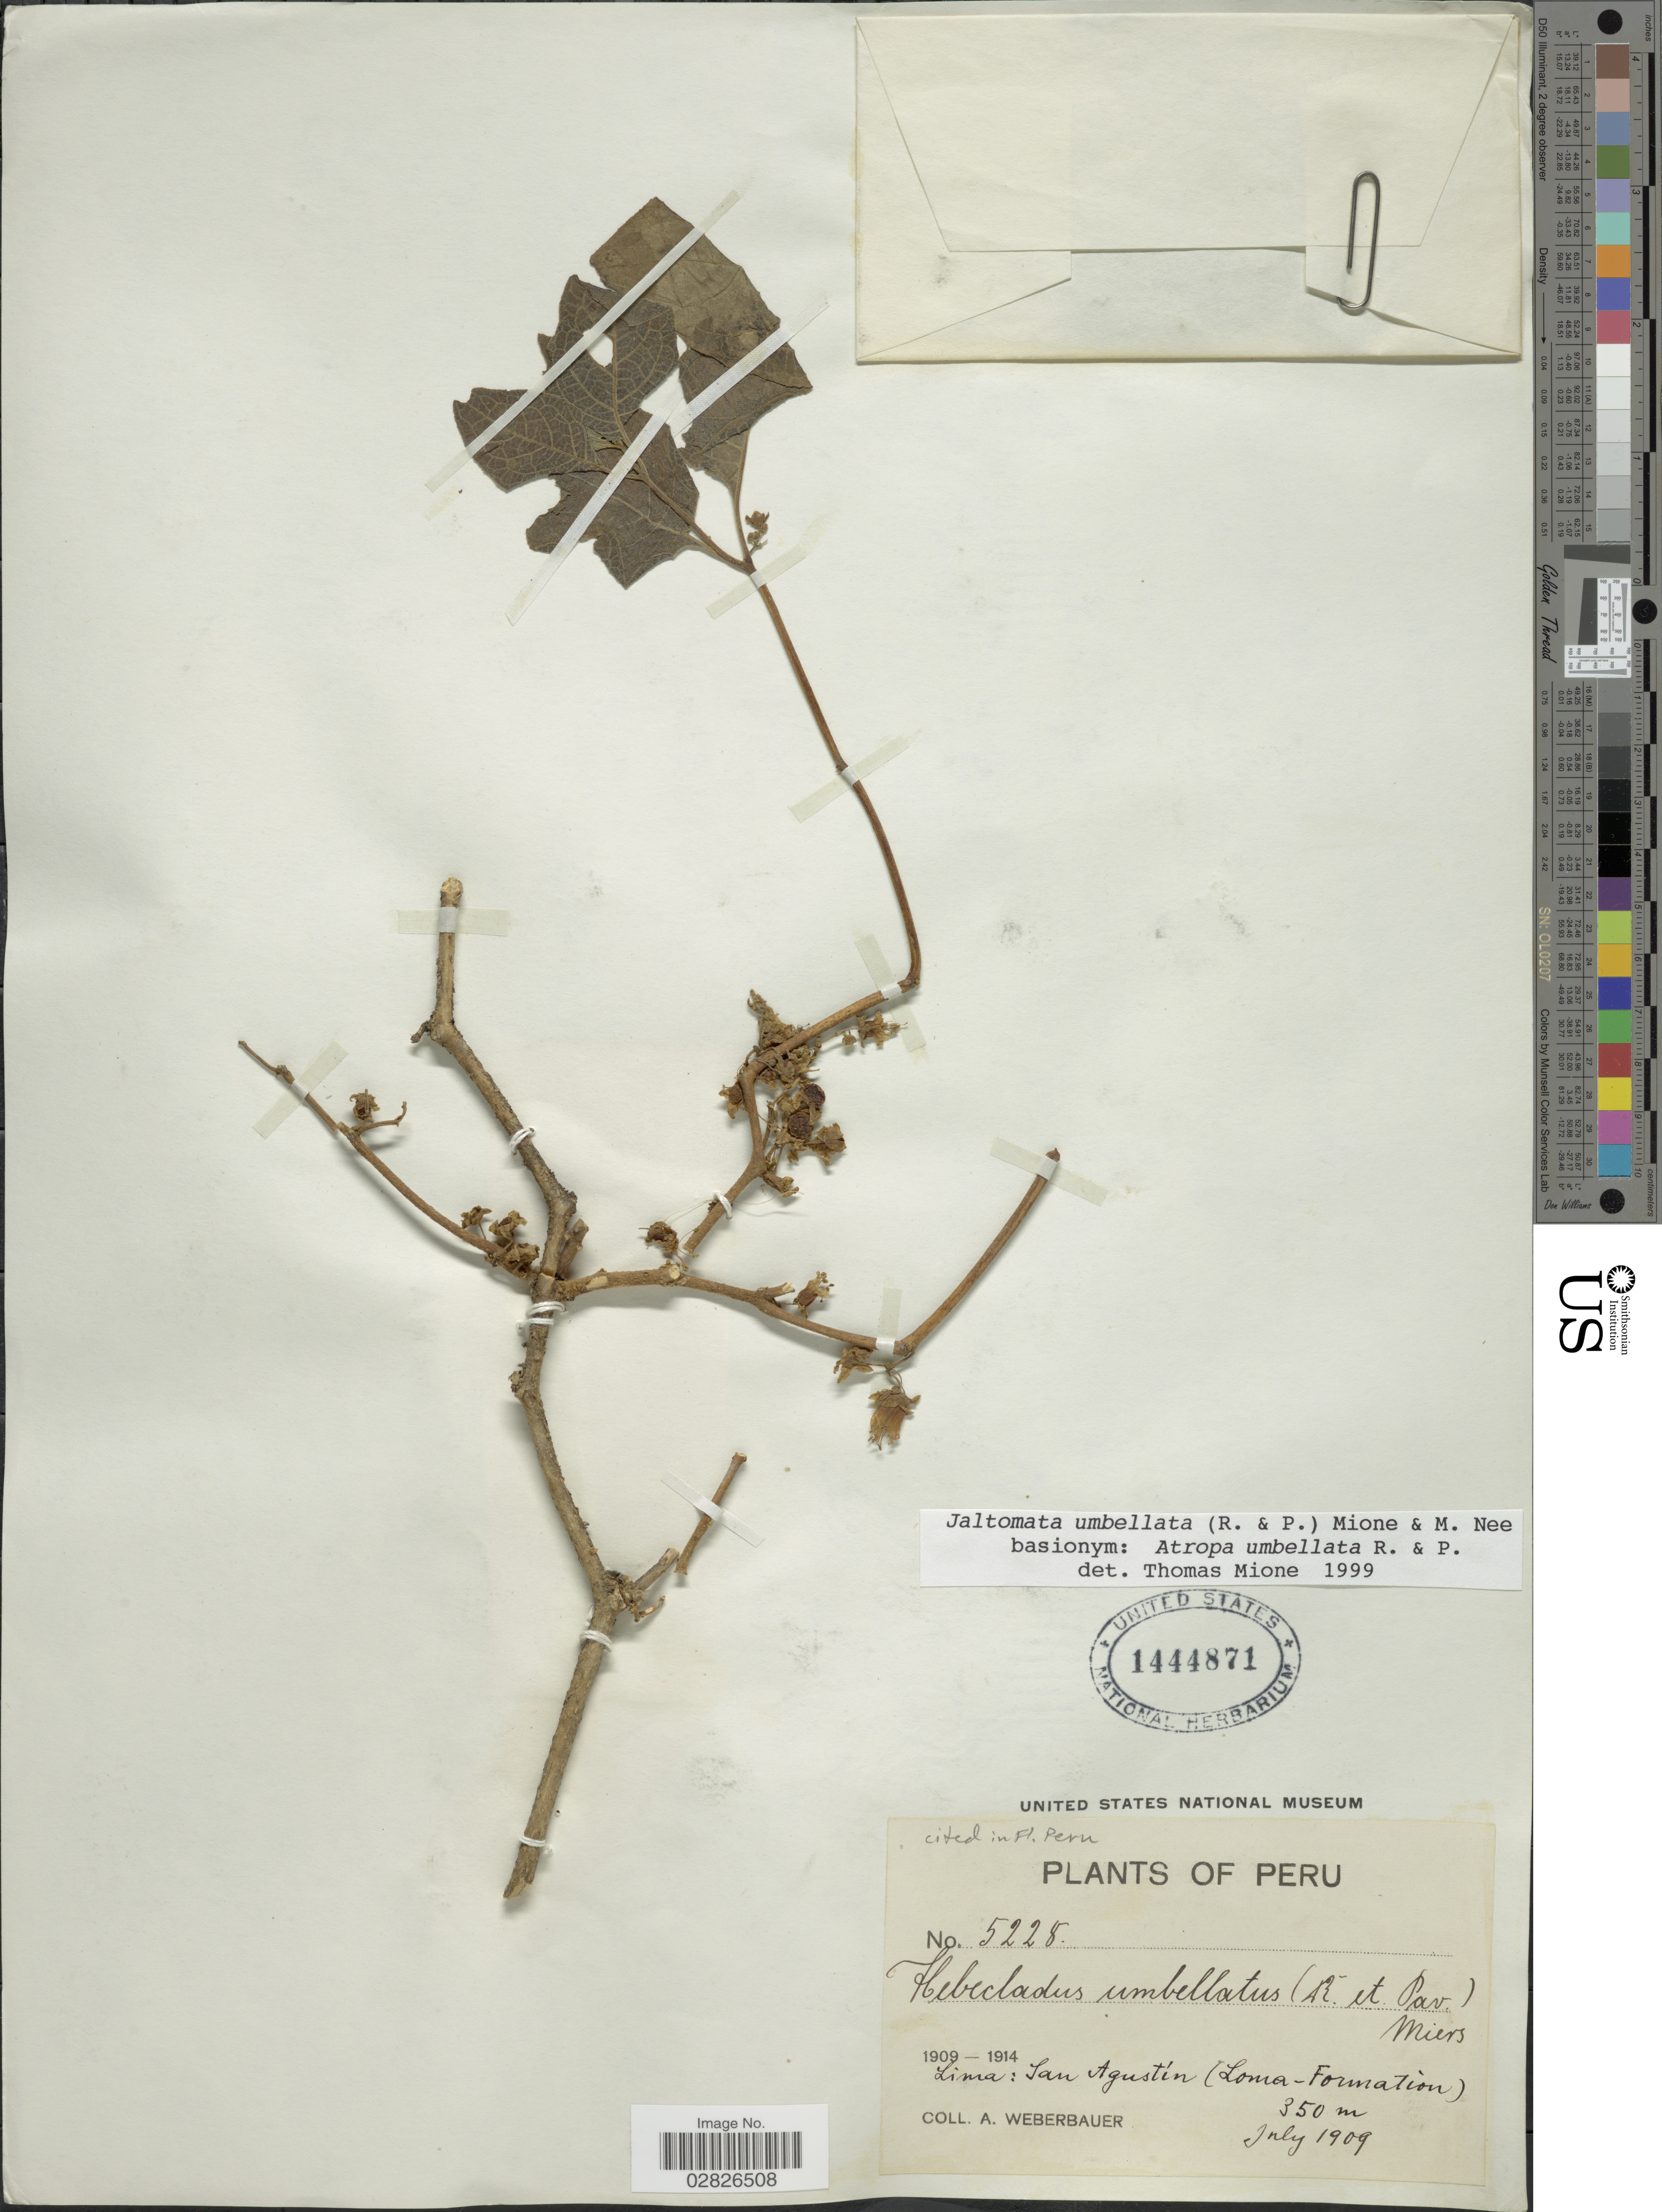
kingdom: Plantae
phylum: Tracheophyta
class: Magnoliopsida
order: Solanales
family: Solanaceae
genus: Jaltomata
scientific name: Jaltomata umbellata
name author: (Ruiz & Pav.) Mione & M. Nee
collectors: A. Weberbauer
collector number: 5228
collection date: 1909-07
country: Peru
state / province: Lima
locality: San Augustin (Loma-Formation).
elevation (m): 350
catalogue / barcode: US 1444871